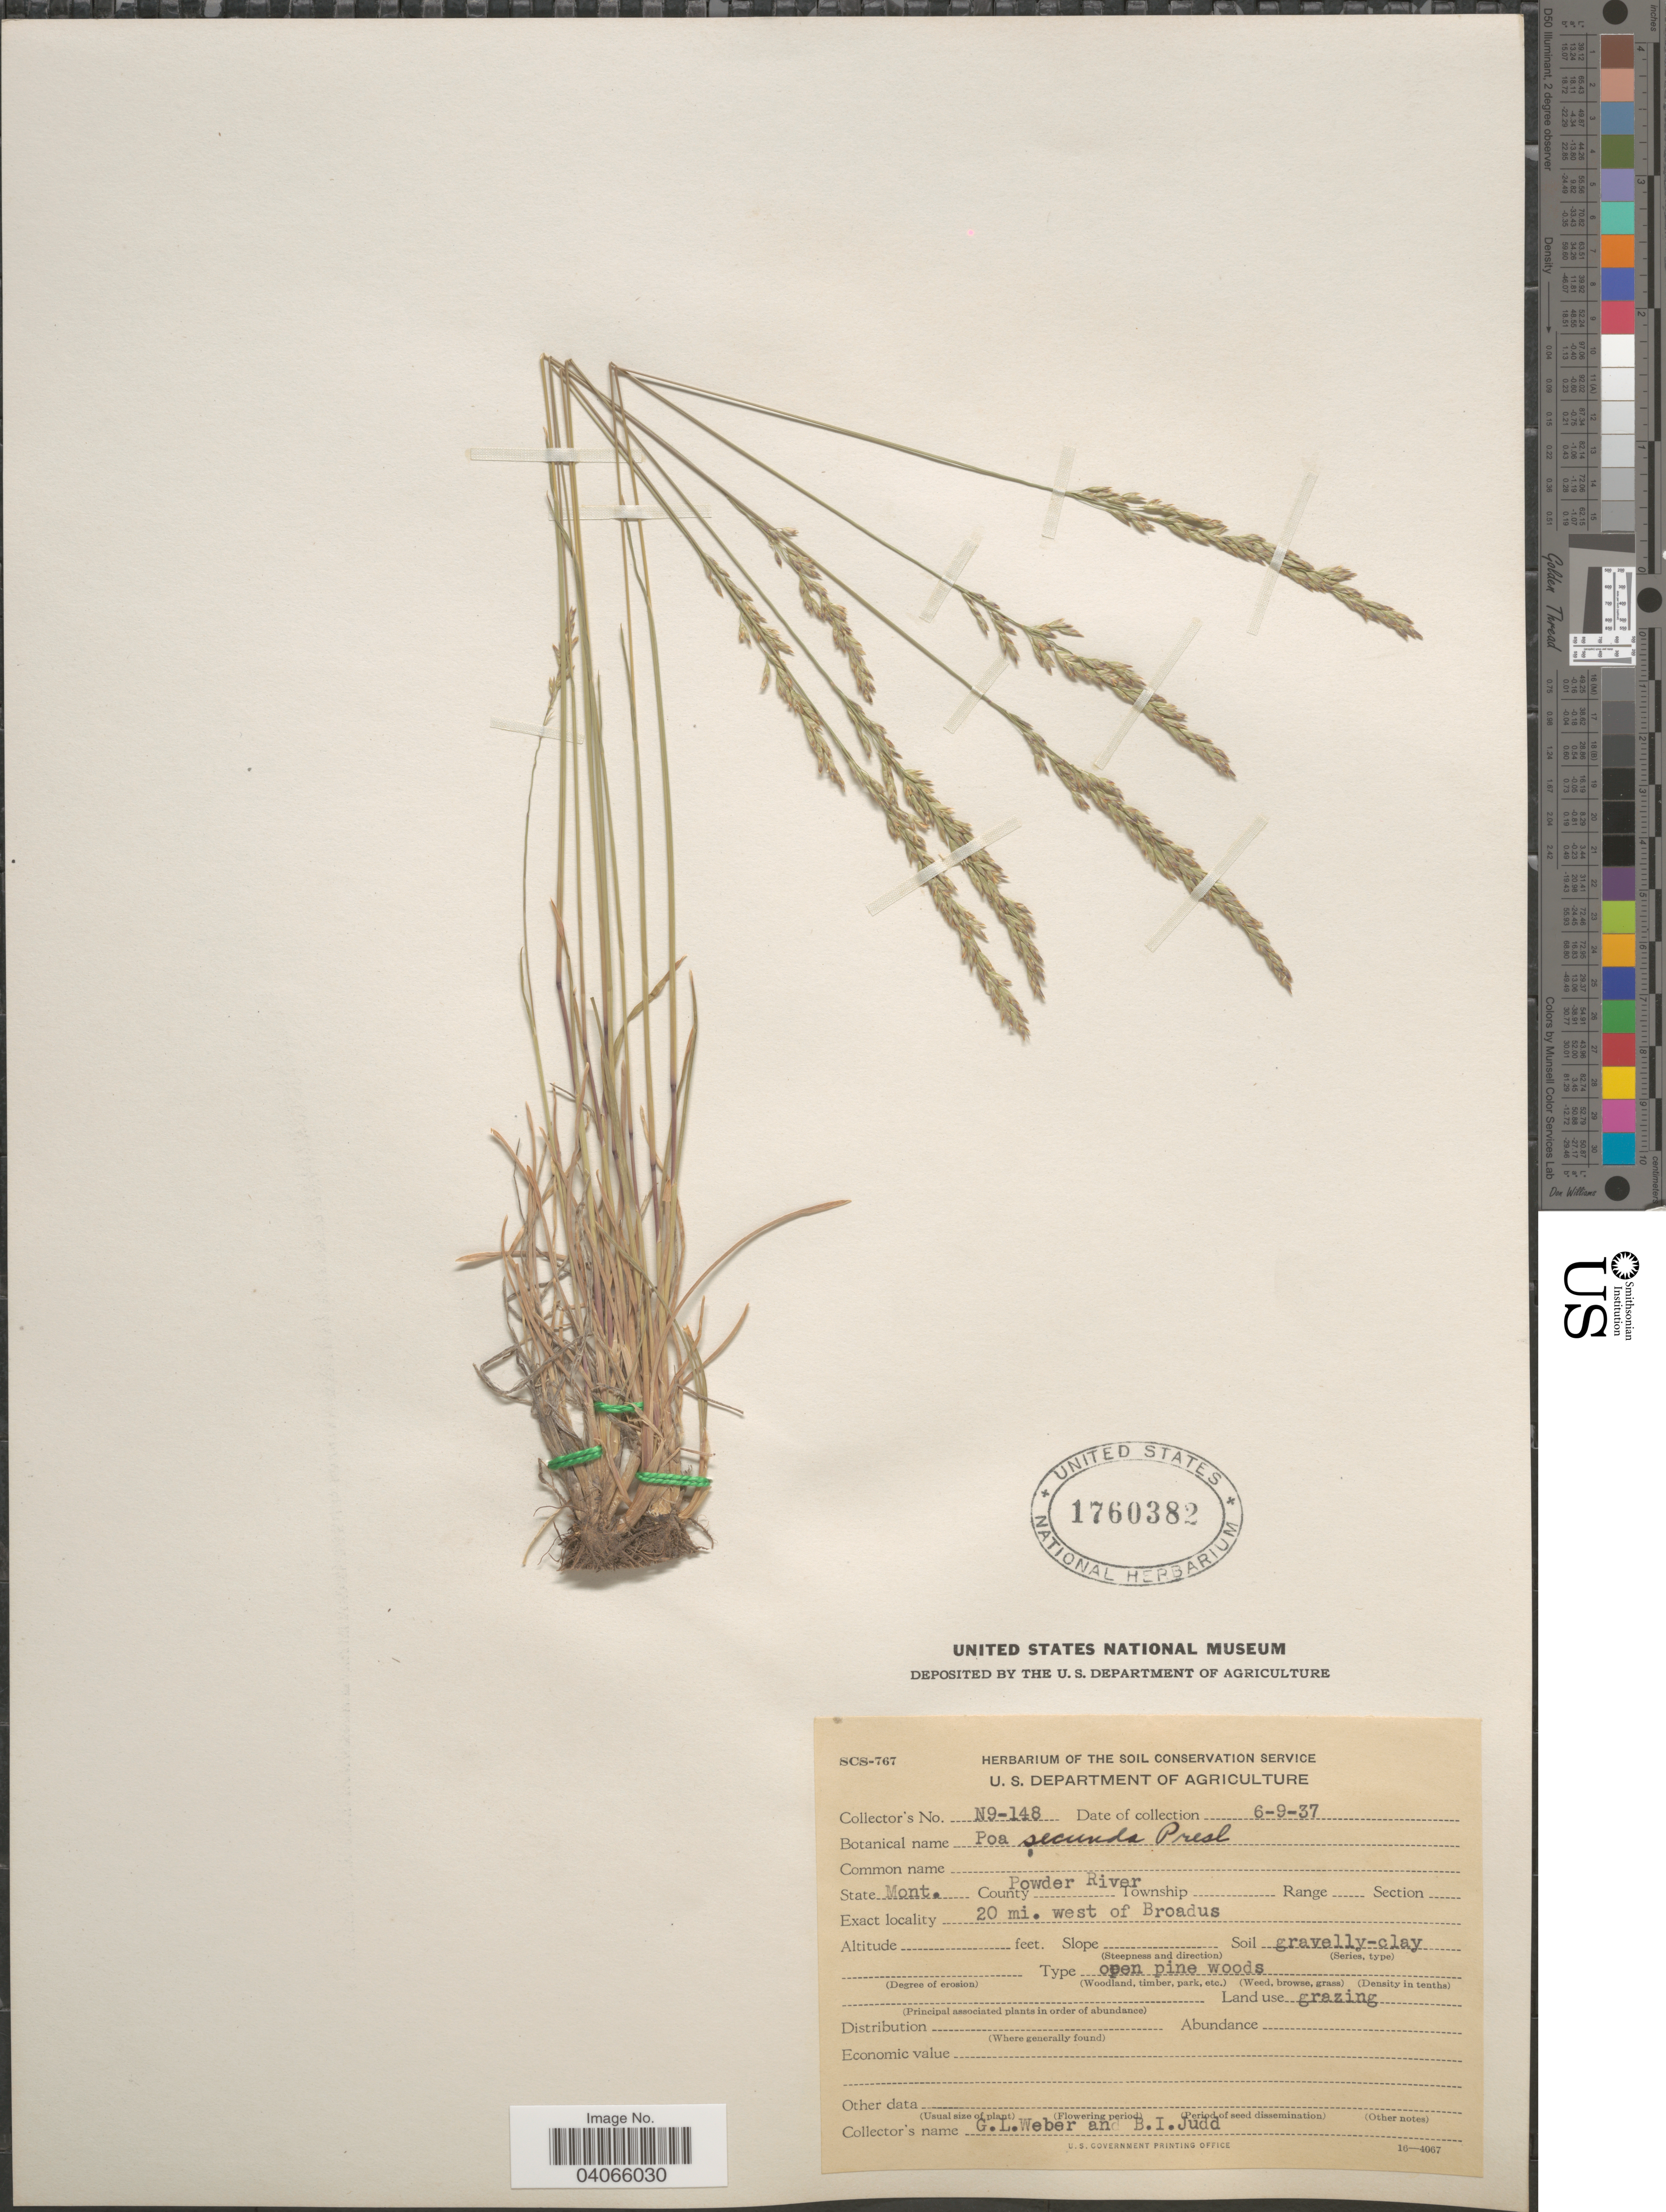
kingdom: Plantae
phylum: Tracheophyta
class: Liliopsida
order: Poales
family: Poaceae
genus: Poa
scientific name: Poa secunda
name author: J. Presl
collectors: G. Weber & B. Judd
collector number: N9-148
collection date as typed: Transcribed d/m/y: 9/6/37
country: United States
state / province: Montana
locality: County Powder River. 20 mi. west of Broadus.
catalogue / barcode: US 1760382